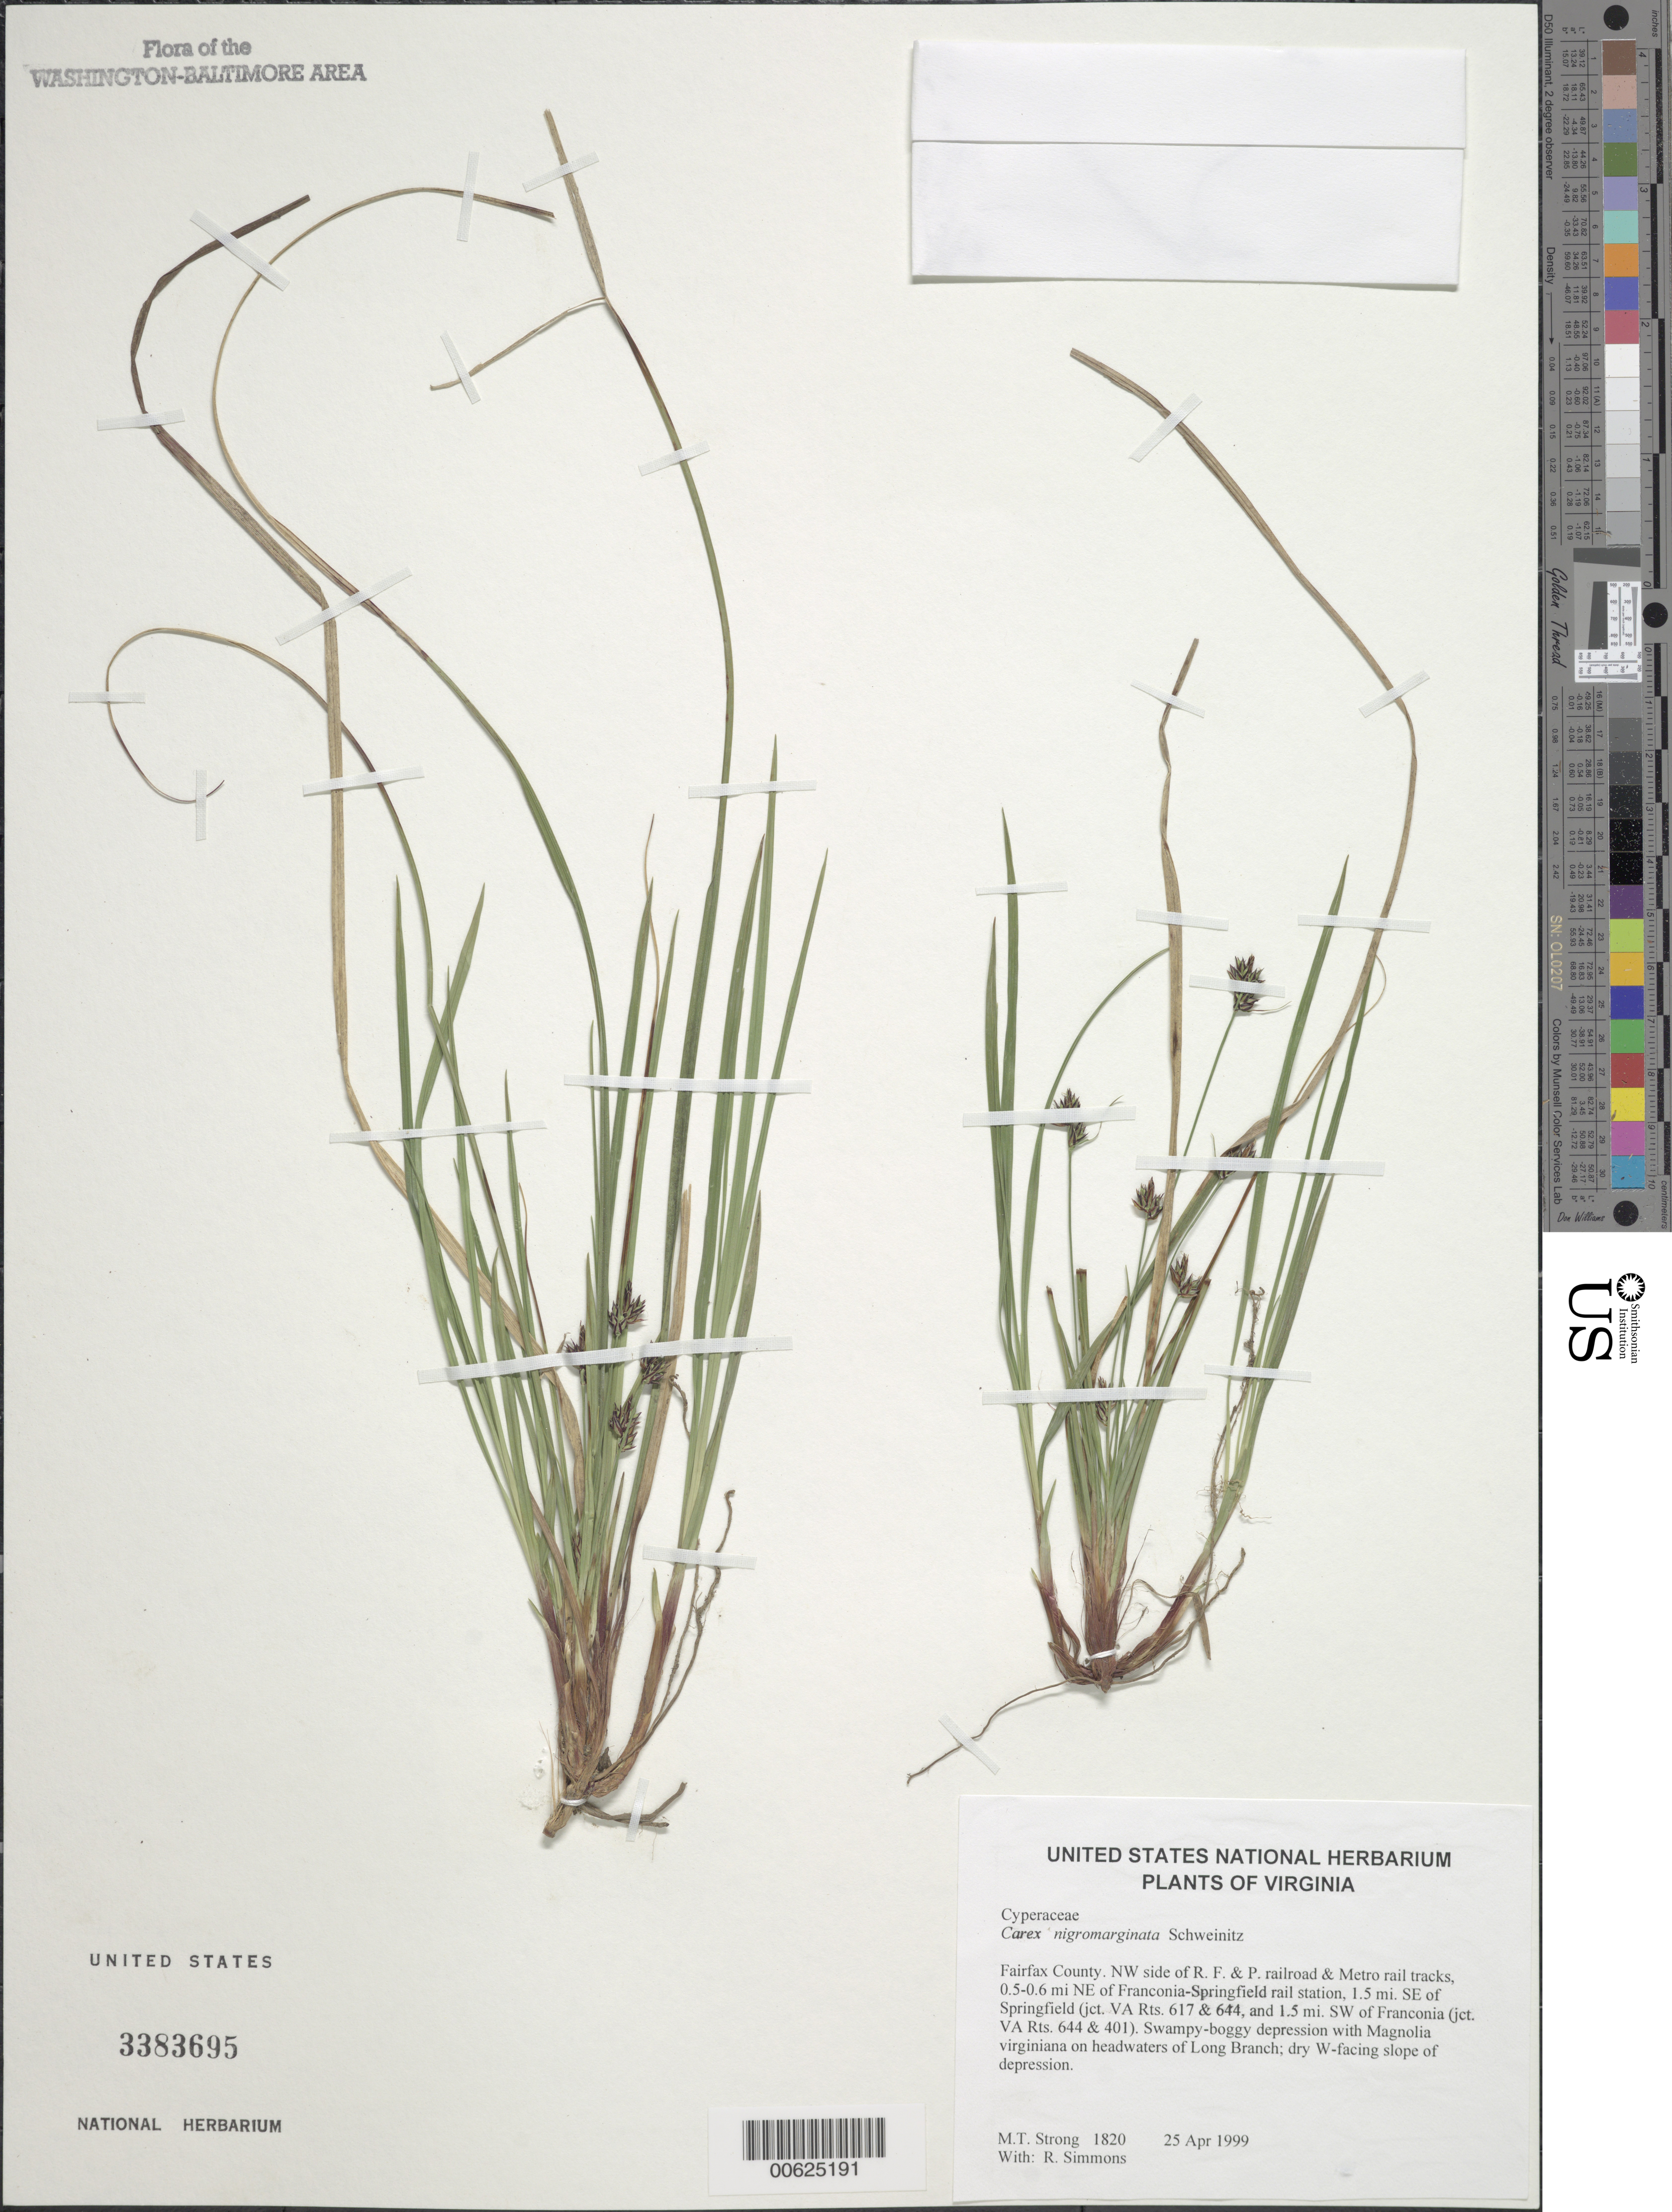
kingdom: Plantae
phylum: Tracheophyta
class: Liliopsida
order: Poales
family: Cyperaceae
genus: Carex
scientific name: Carex nigromarginata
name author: Schwein.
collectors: M. T. Strong & R. Simmons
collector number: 1820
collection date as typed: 25 Apr 1999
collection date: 1999-04-25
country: United States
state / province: Virginia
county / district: Fairfax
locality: NW side of R. F. & P. railroad & Metro rail tracks, 0.5-0.6 mi NE of Franconia-Springfield rail station, 1.5 mi. SE of Springfield (jct. VA Rts. 617 & 644, and 1.5 mi. SW of Franconia (jct. VA Rts. 644 & 401).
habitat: Swampy-boggy depression with Magnolia virginiana on headwaters of Long Branch; dry W-facing slope of depression.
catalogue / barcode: US 3383695